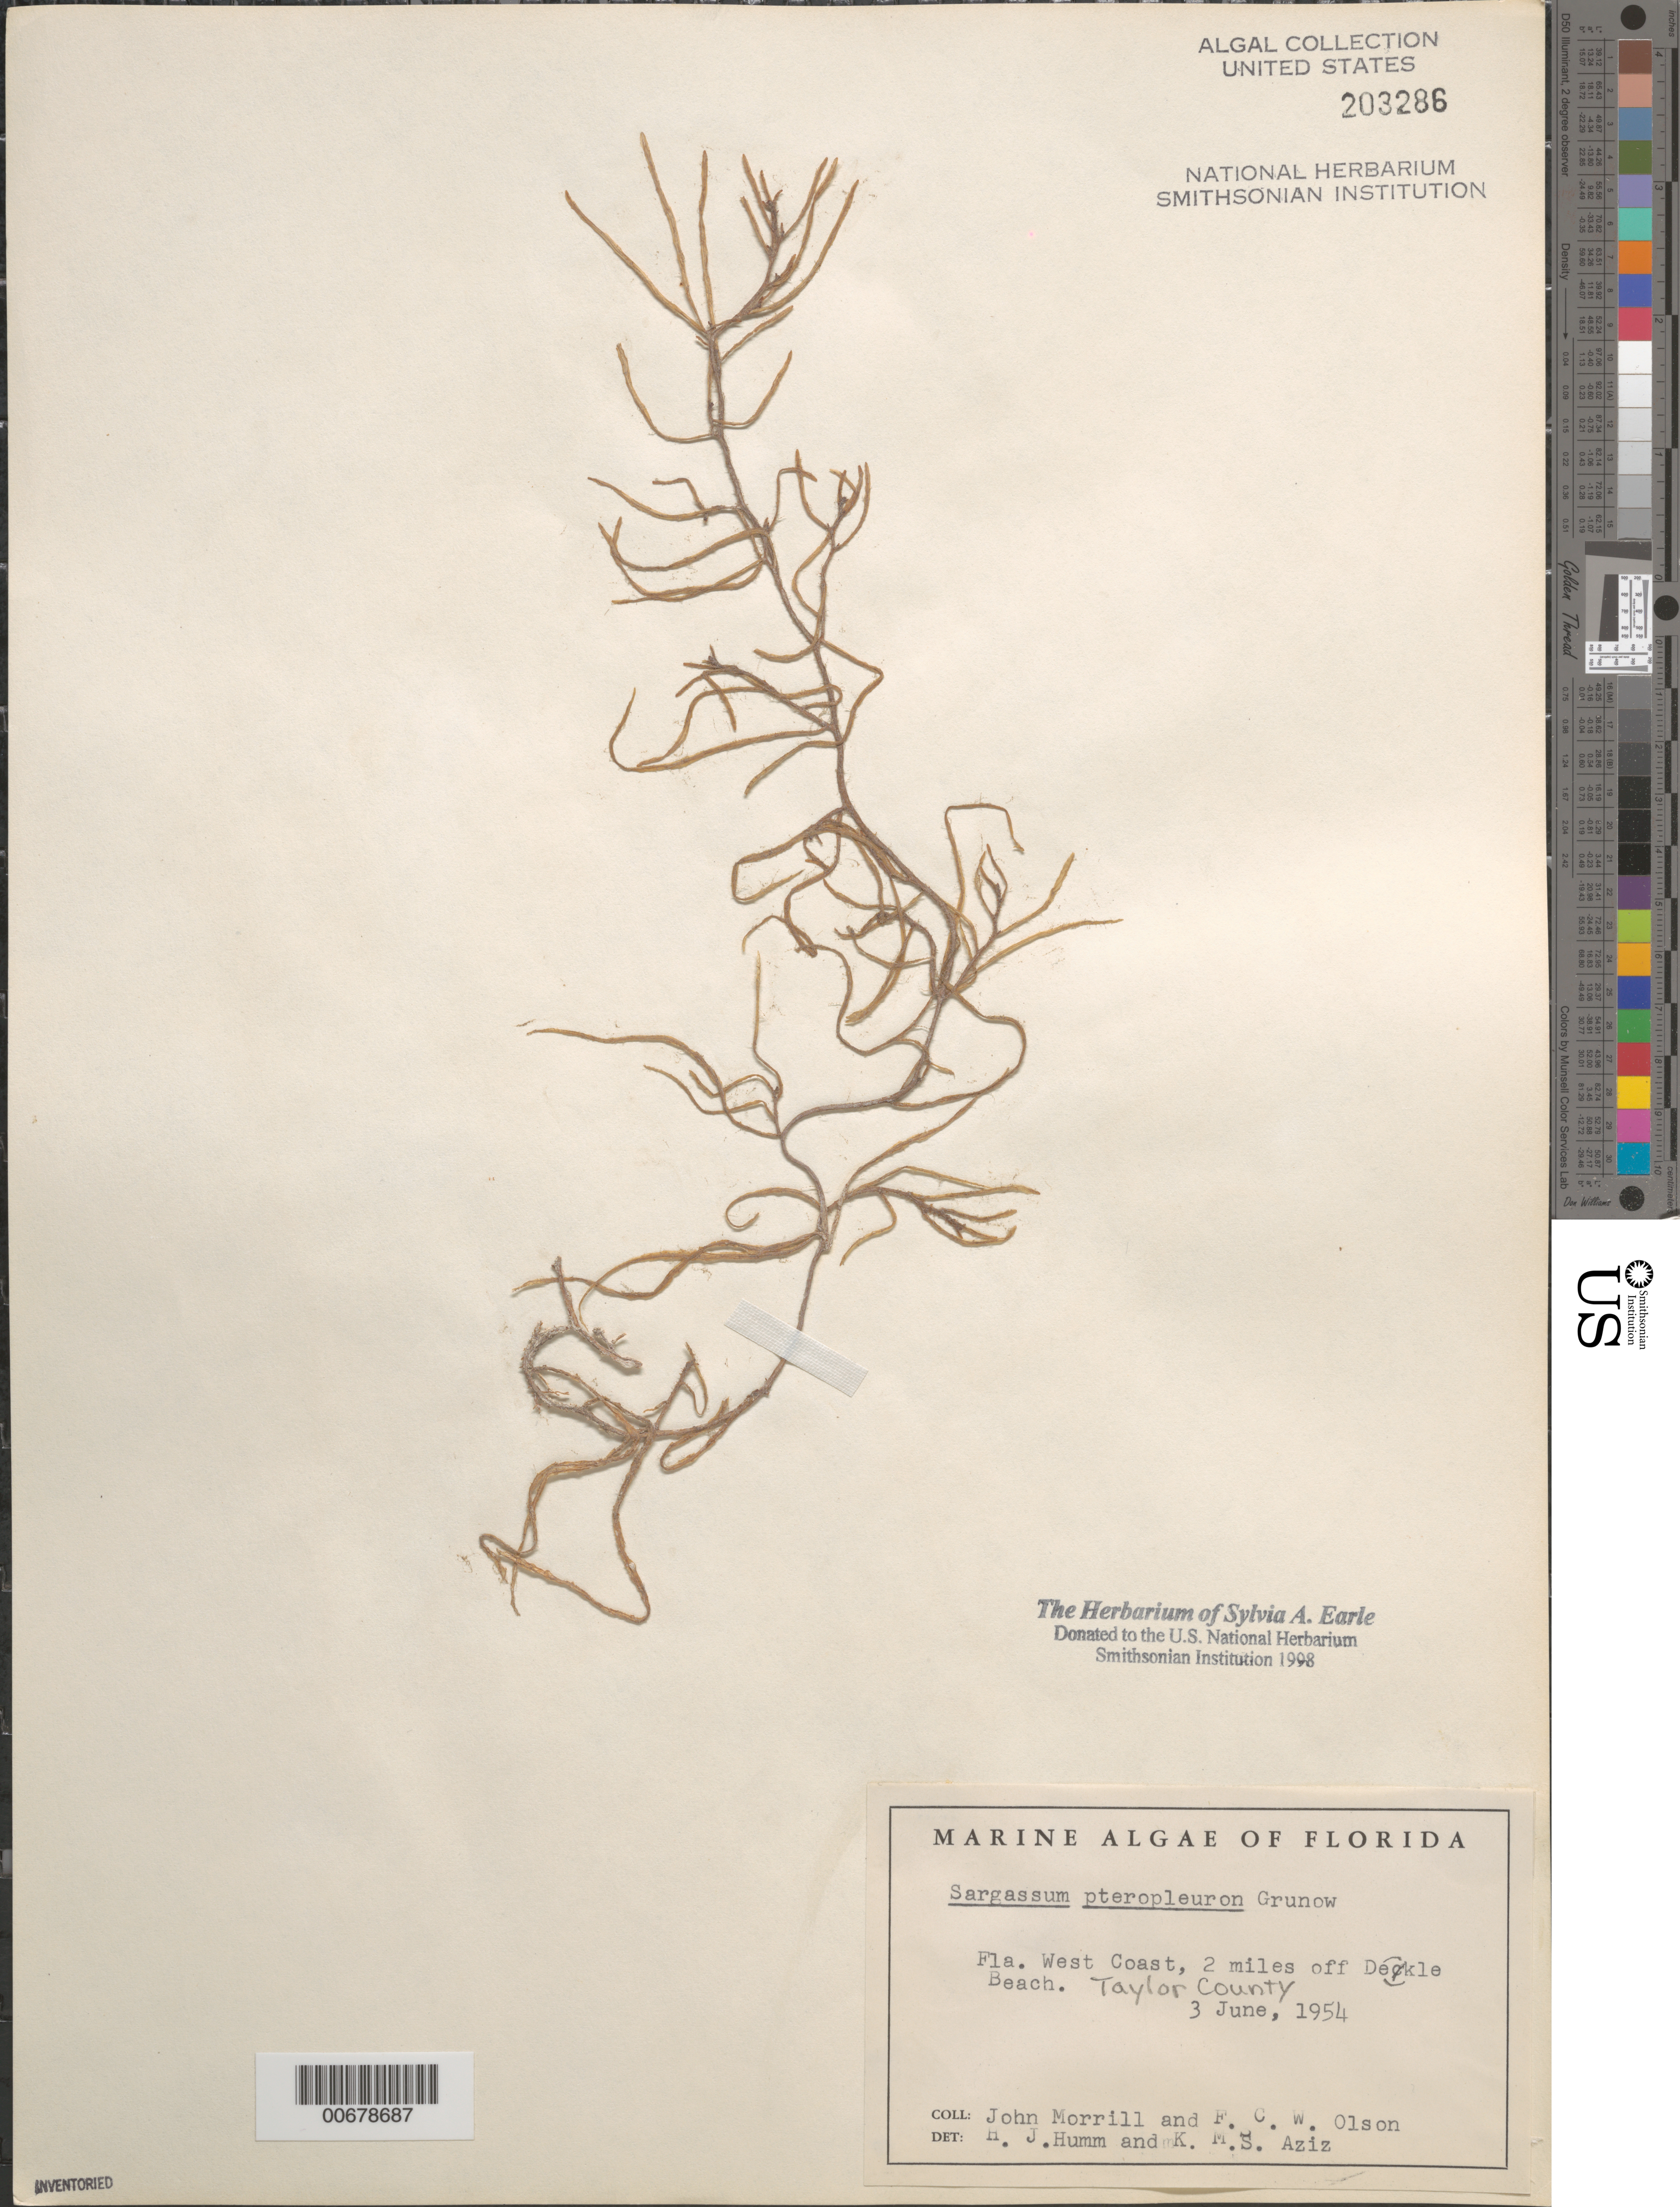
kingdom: Chromista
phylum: Ochrophyta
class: Phaeophyceae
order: Fucales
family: Sargassaceae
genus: Sargassum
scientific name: Sargassum pteropleuron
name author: Grunow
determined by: Humm, Harold J.; Aziz, K. M.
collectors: J. Morrill & F. Olson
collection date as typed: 03 Jun 1954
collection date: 1954-06-03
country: United States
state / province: Florida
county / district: Taylor County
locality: Gulf of Mexico 2 miles off Dekle Beach (Deckle Beach)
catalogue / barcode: US 203286